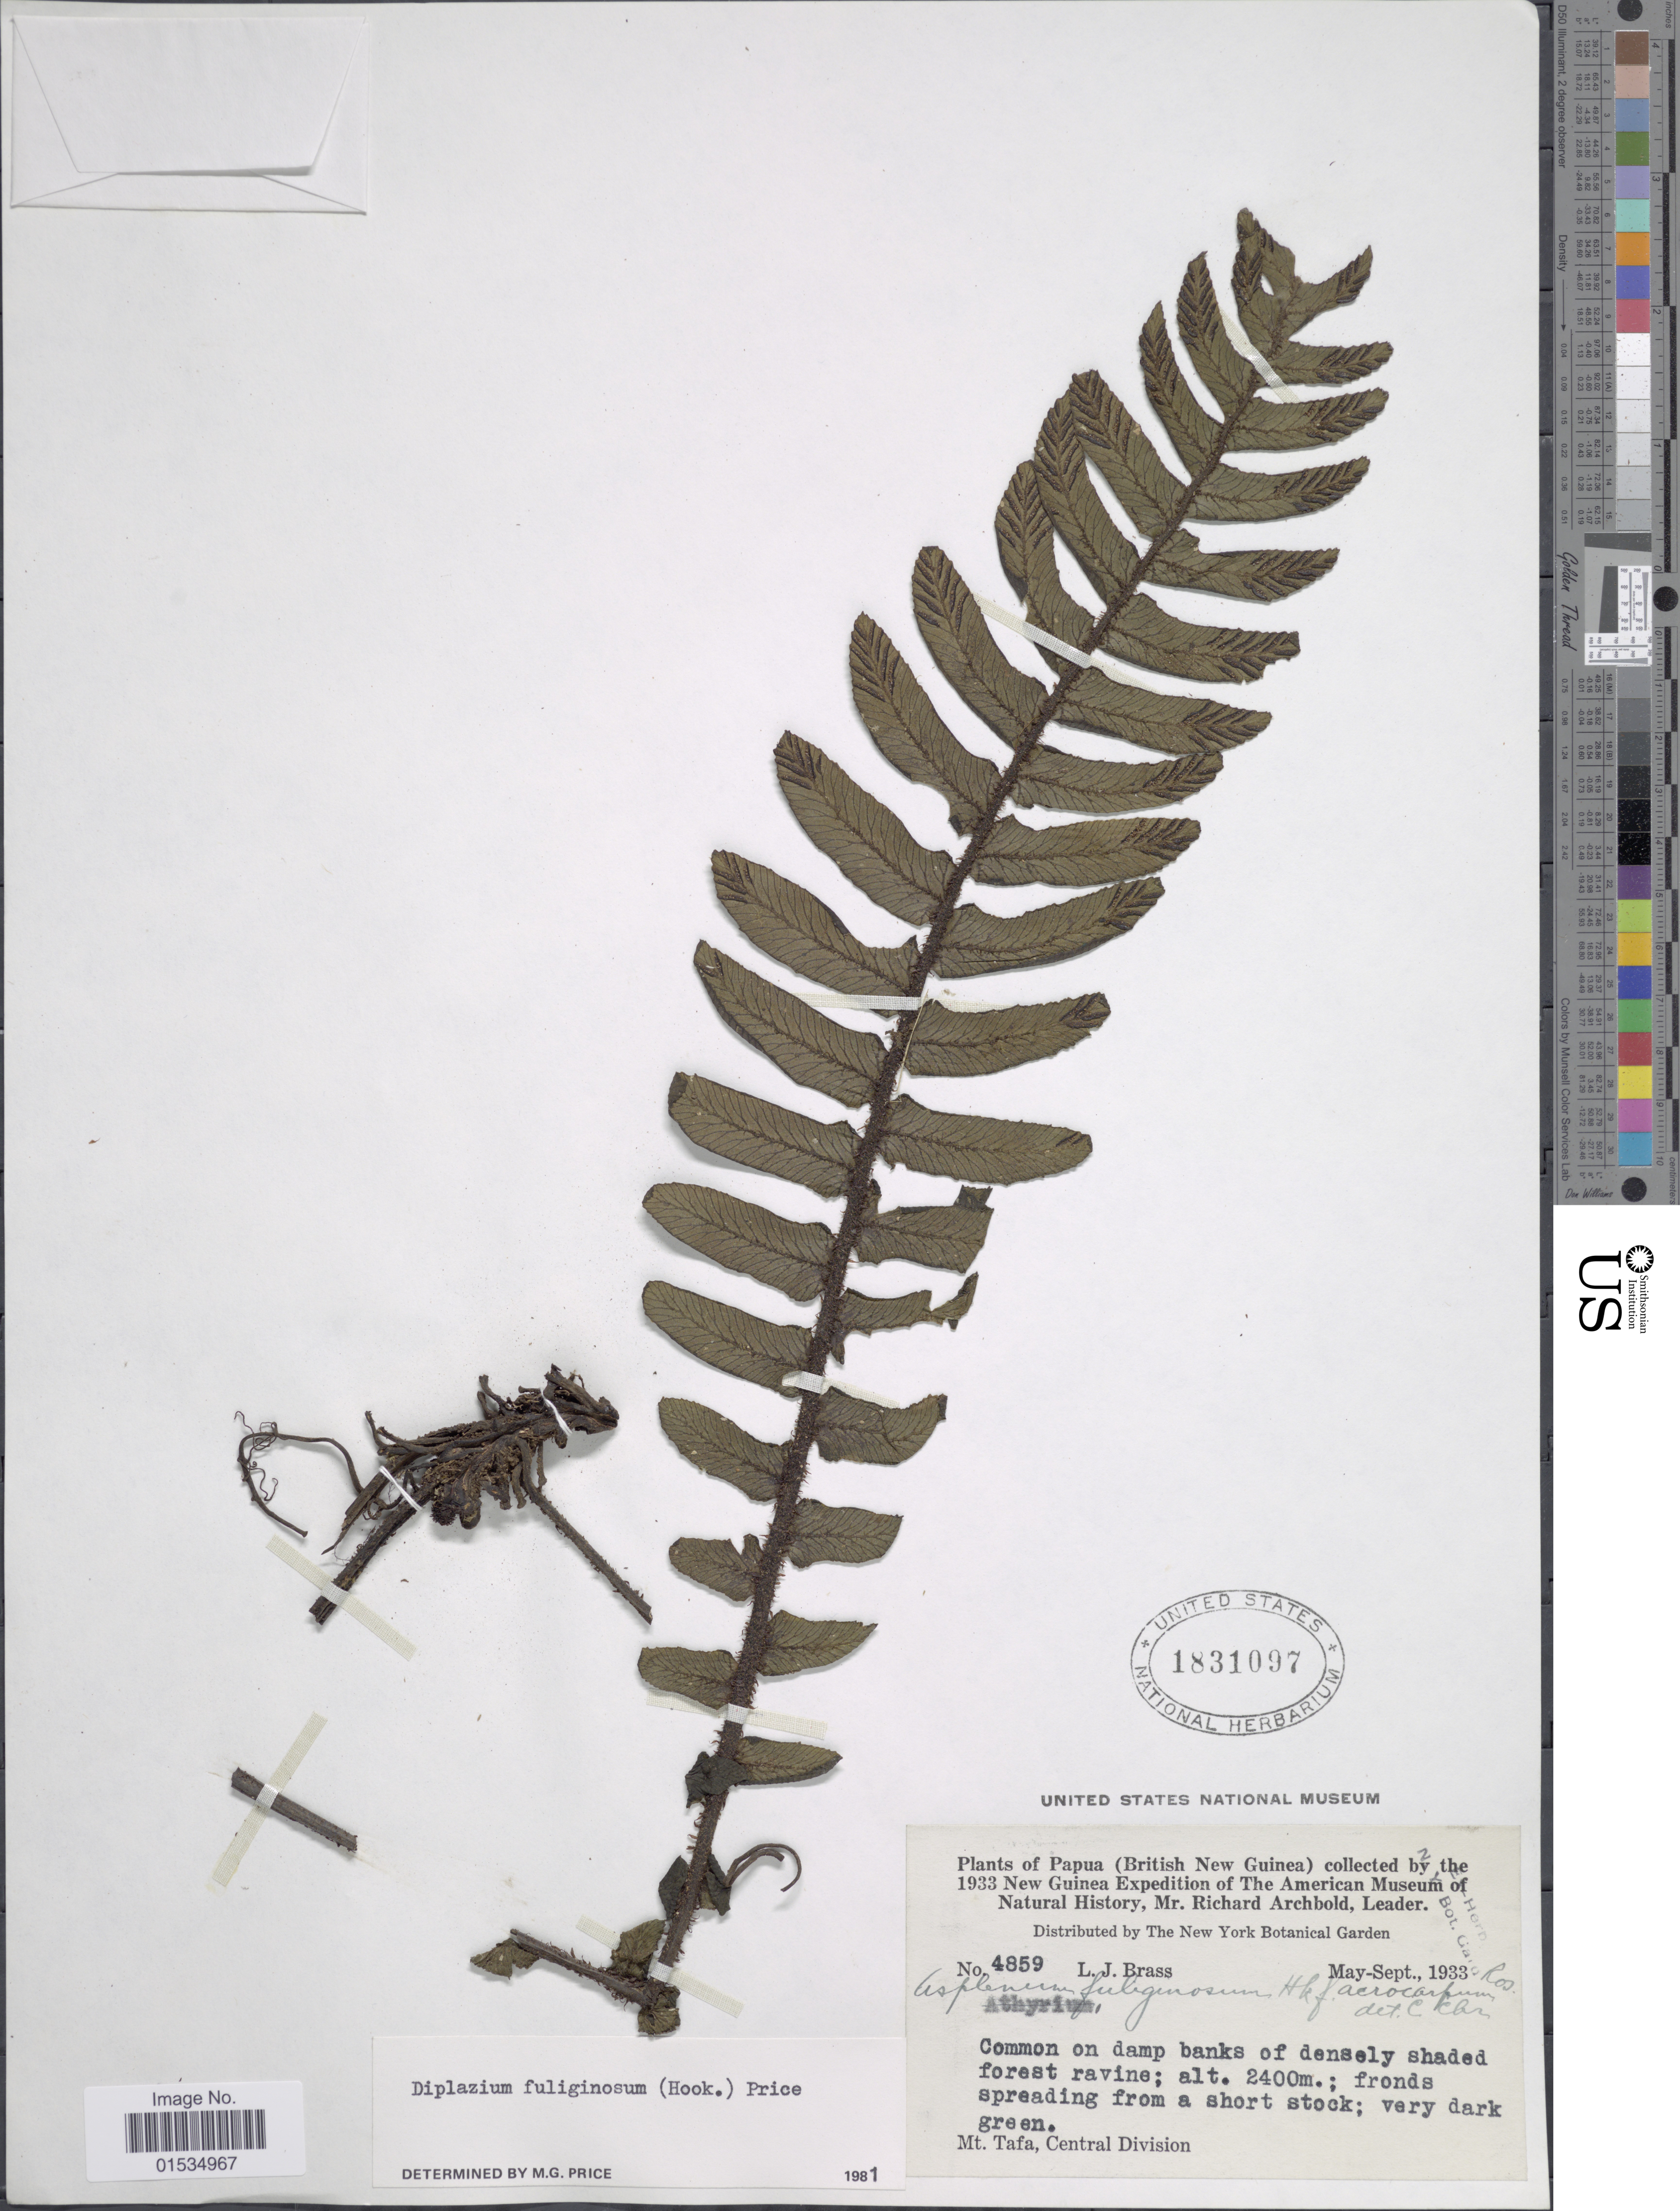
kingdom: Plantae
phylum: Tracheophyta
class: Polypodiopsida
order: Polypodiales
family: Athyriaceae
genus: Diplazium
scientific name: Diplazium fuliginosum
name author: (Hook.) M.G. Price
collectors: L. J. Brass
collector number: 4859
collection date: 1933-05/1933-09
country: Papua New Guinea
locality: Bristish New Guinea, Mt. Tafa, Central Divisiom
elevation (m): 2400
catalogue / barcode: US 1831097